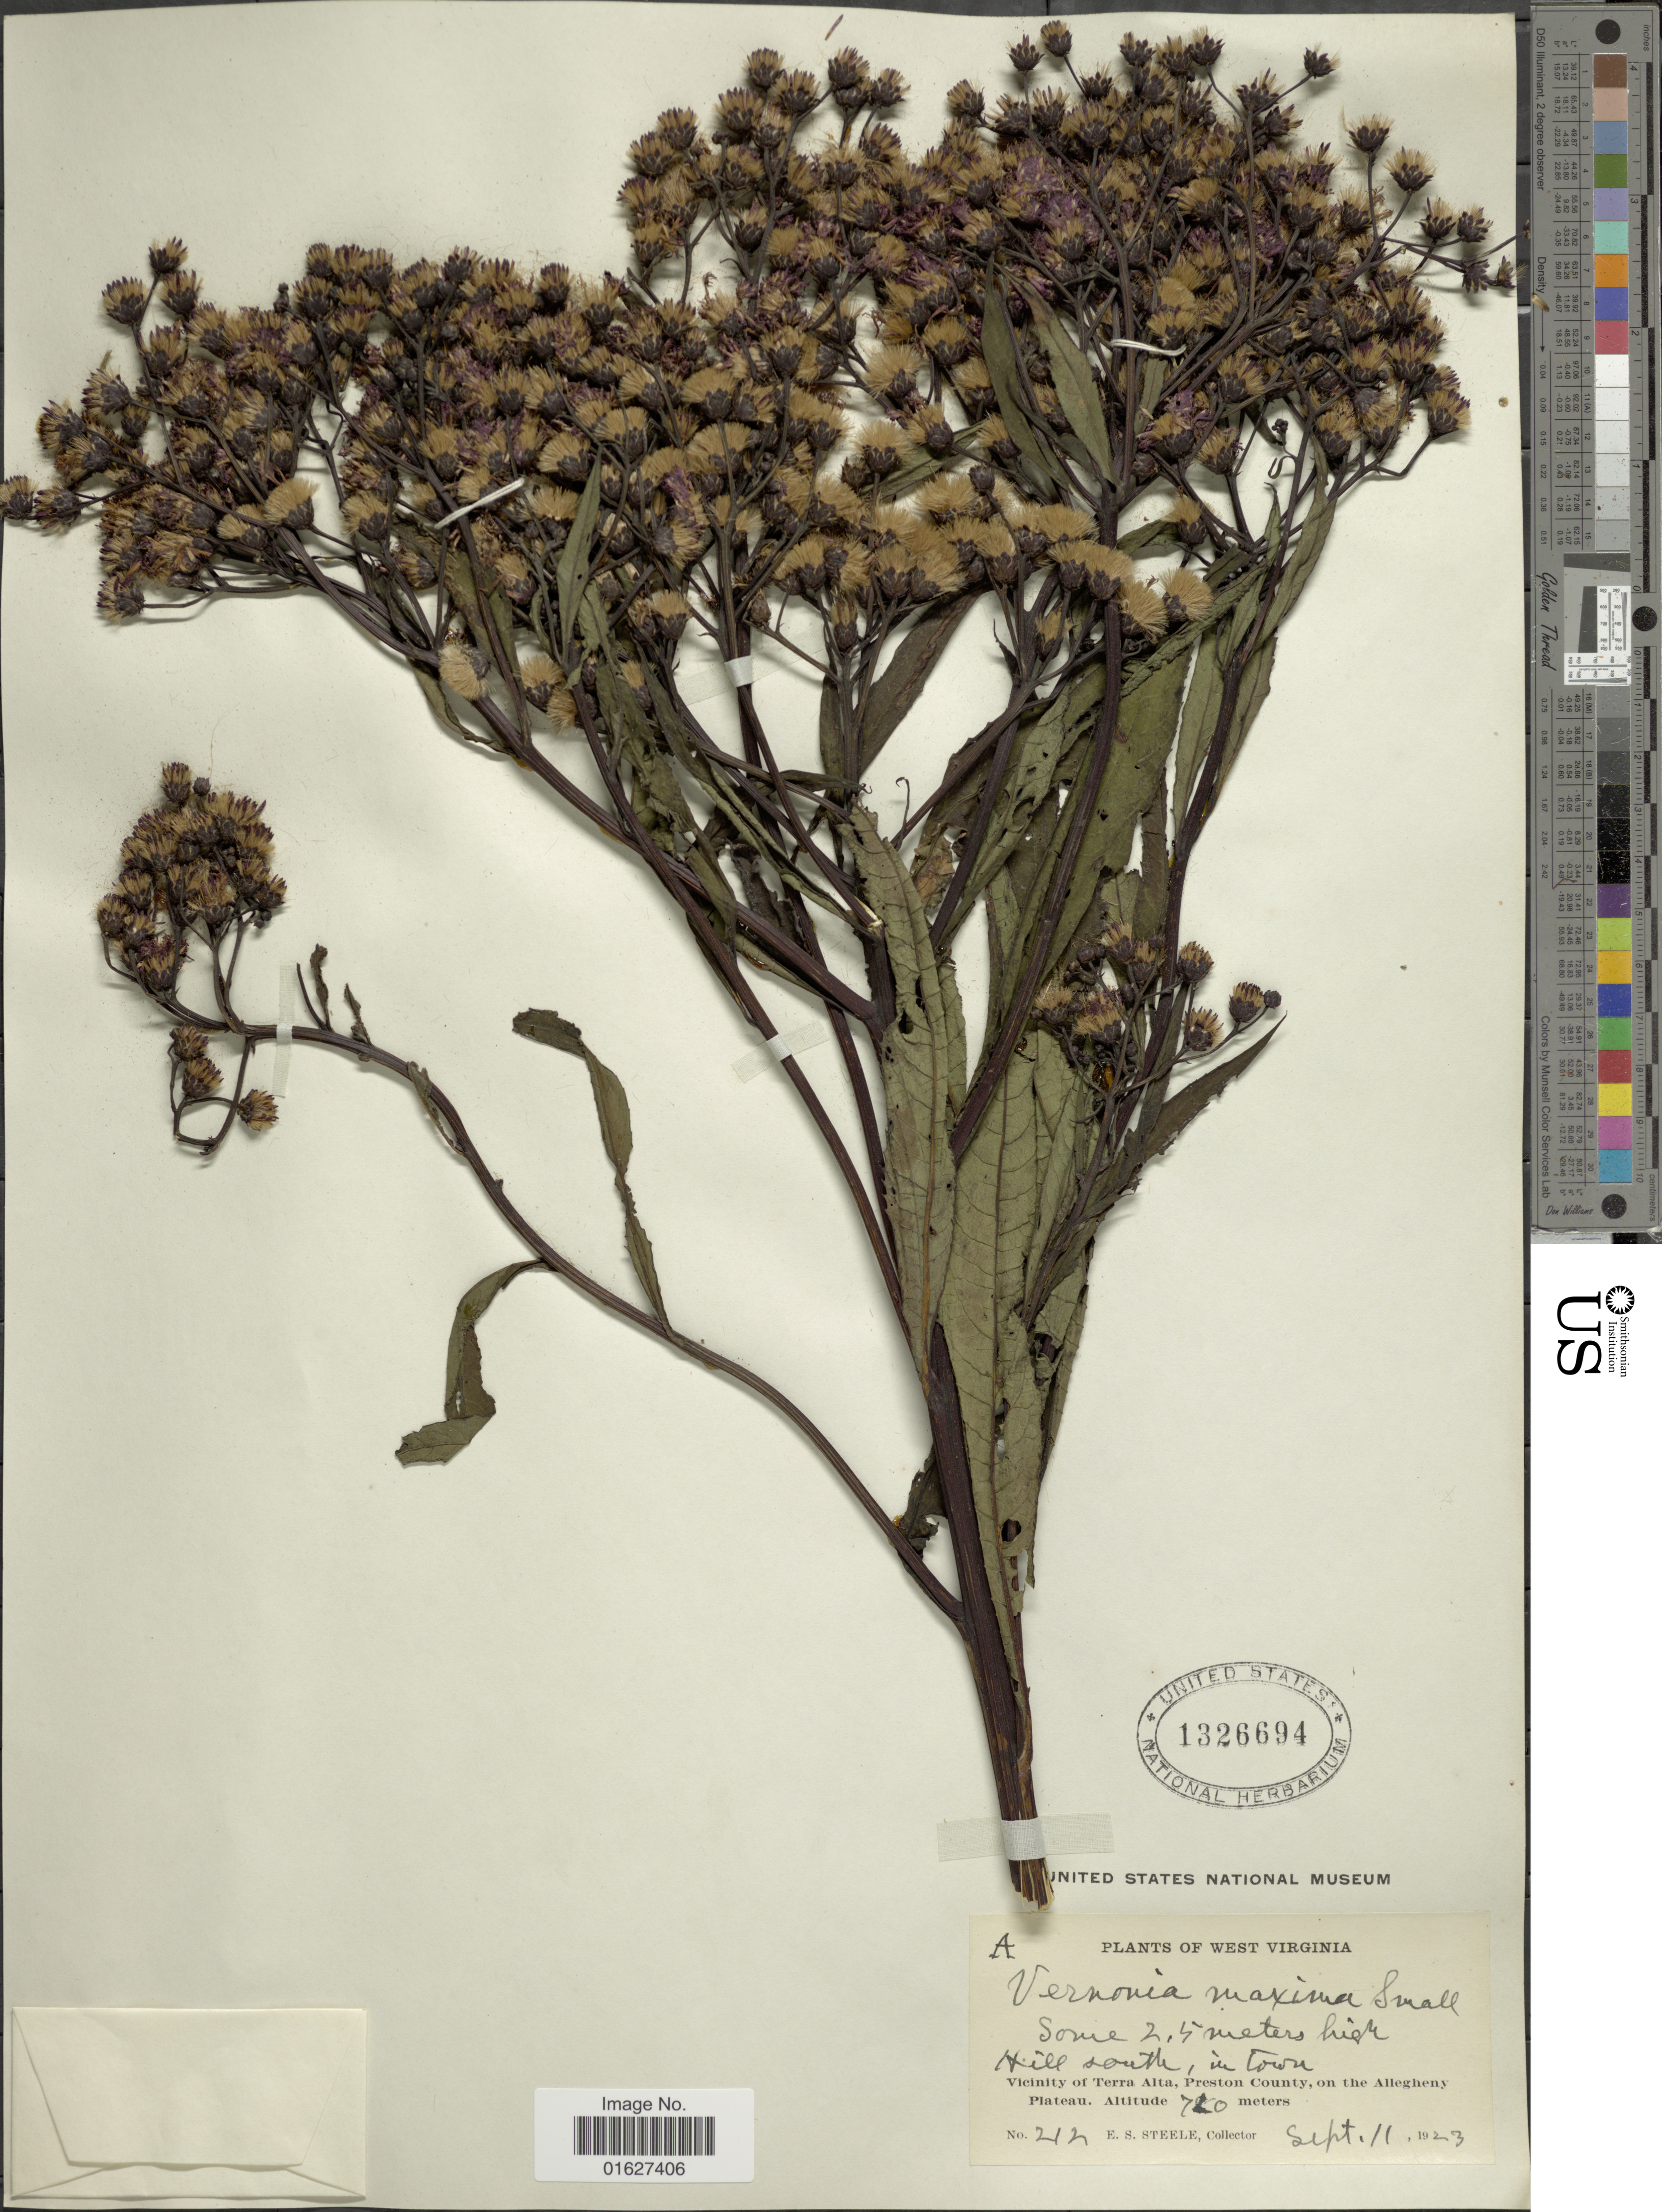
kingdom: Plantae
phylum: Tracheophyta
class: Magnoliopsida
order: Asterales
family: Asteraceae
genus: Vernonia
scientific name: Vernonia gigantea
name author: (Walter) Trel.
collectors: E. Steele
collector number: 212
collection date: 1923-09-11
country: United States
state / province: West Virginia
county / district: Preston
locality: Some 2.5 meters high Hill south, in town. Vicinity of Terra Alta, Preston County, on the Allegheny Plateau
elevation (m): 720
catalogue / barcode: US 1326694